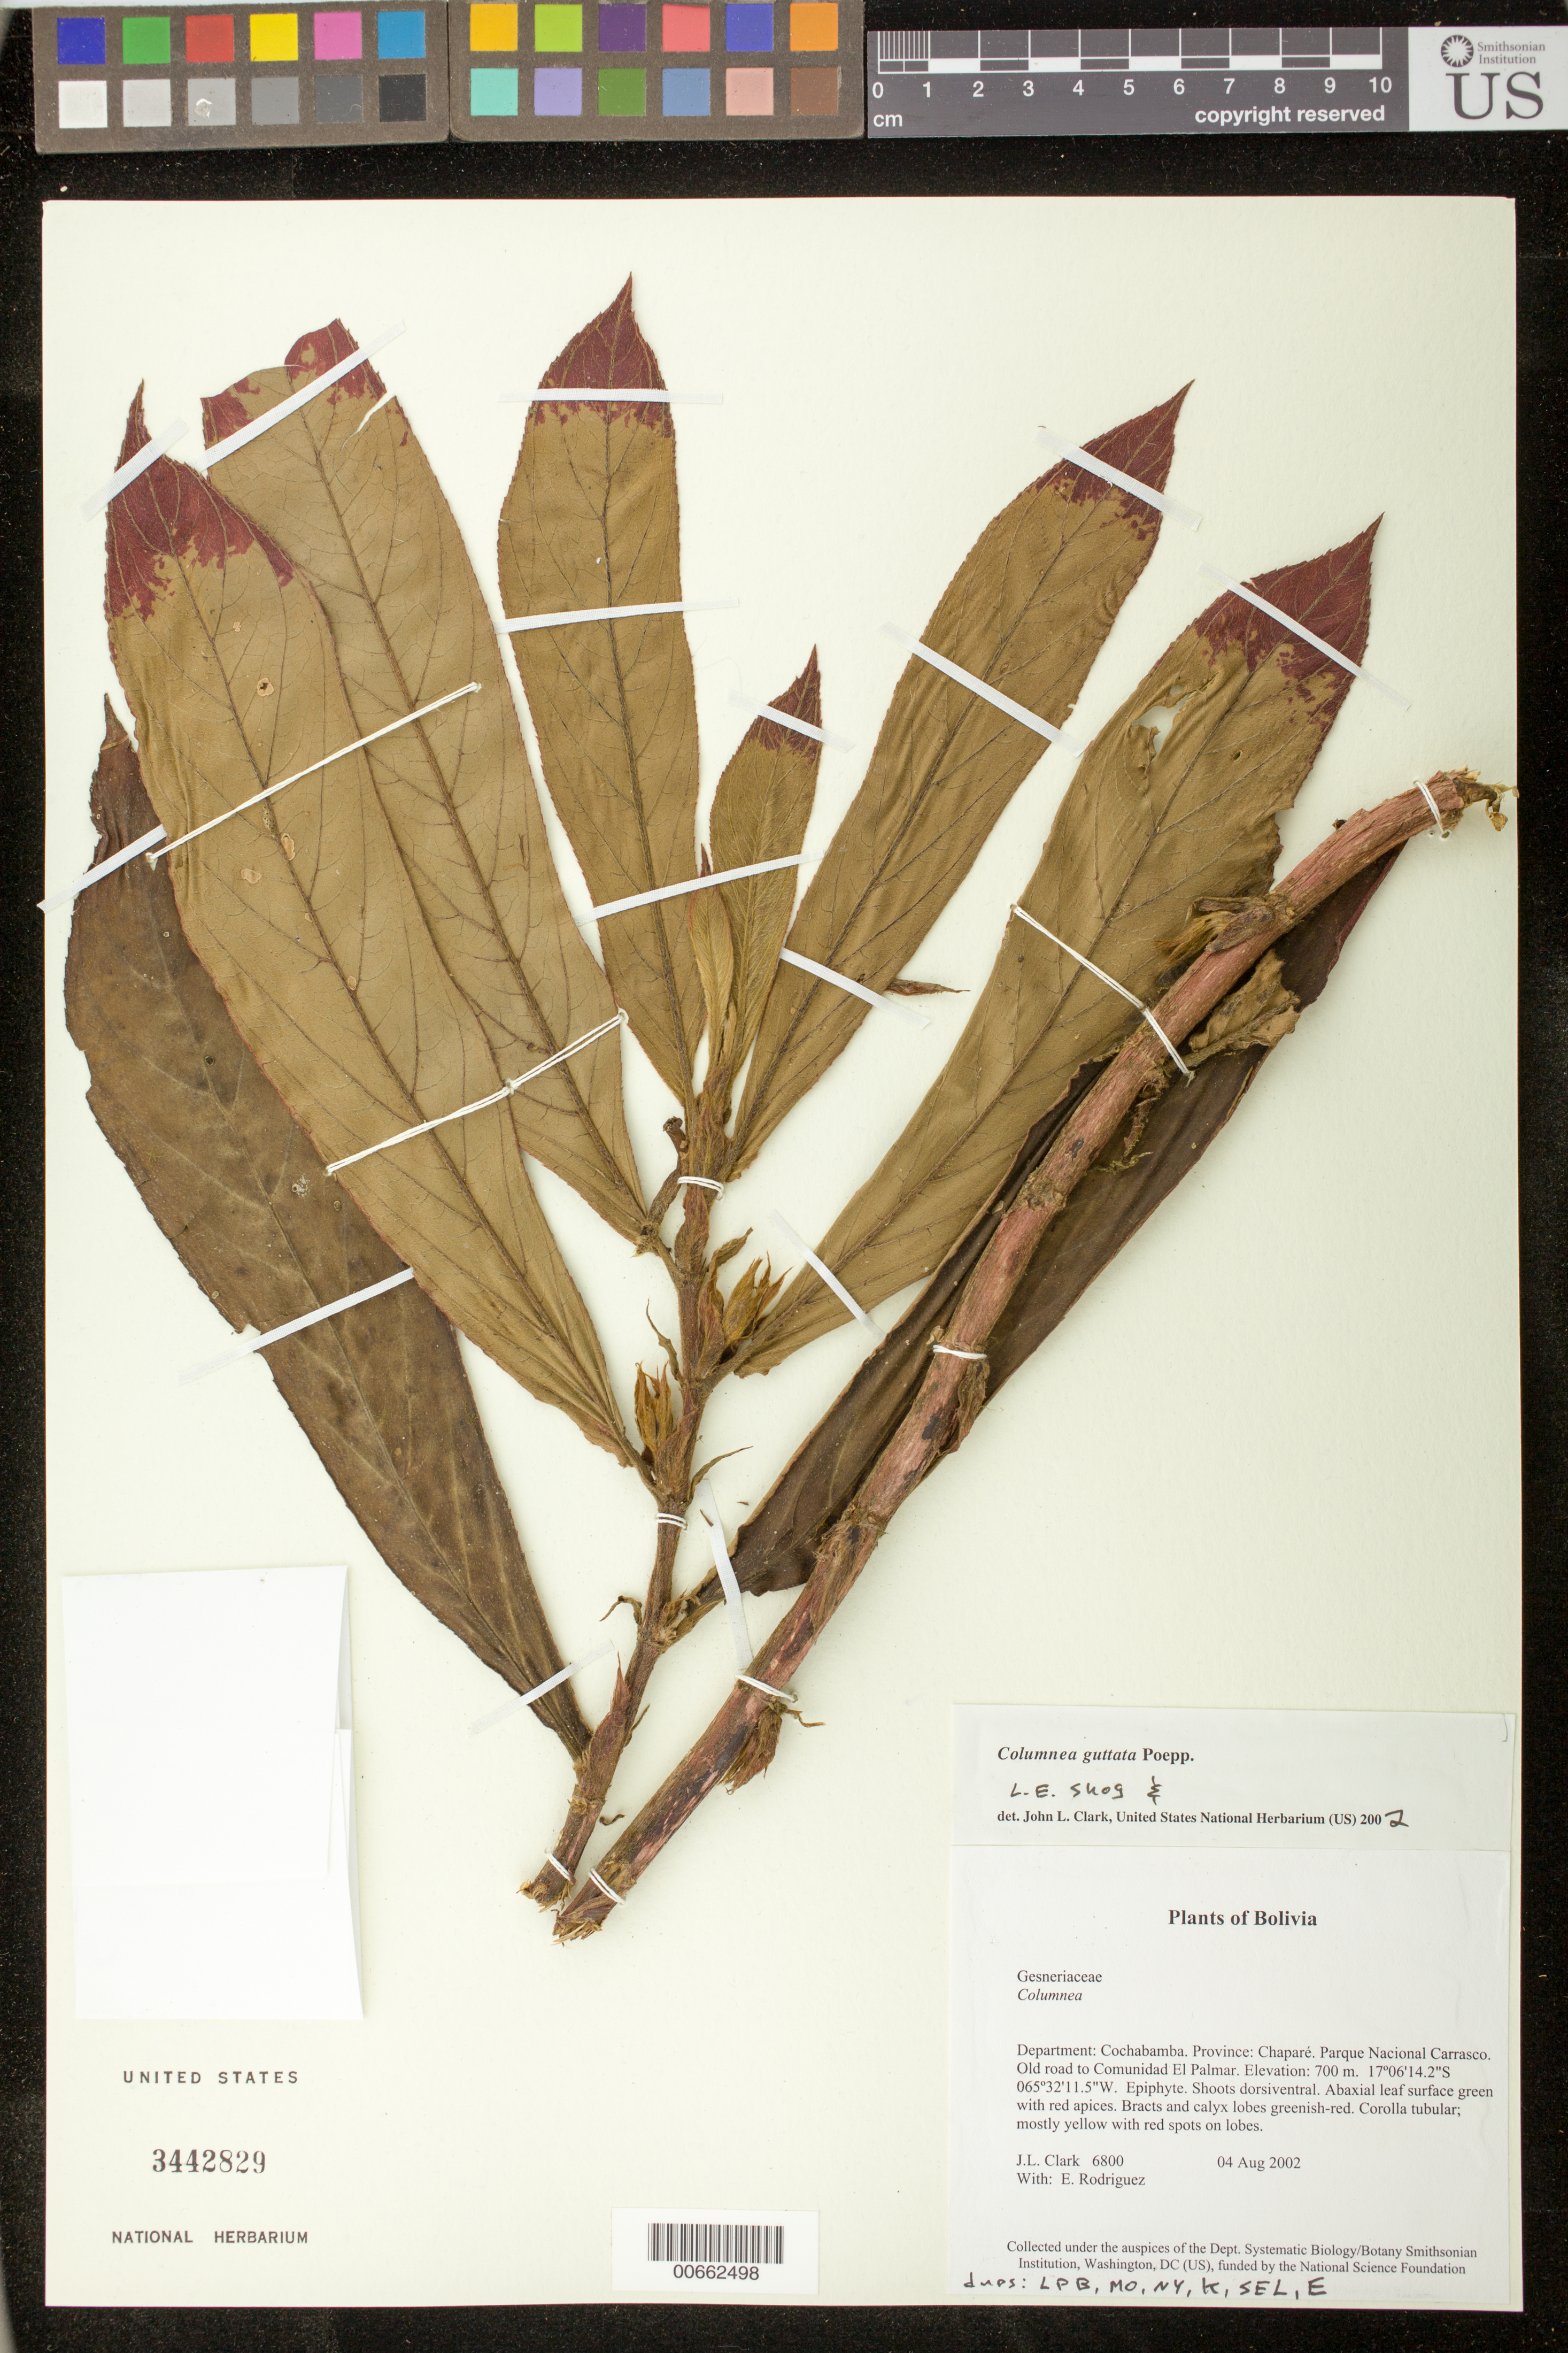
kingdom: Plantae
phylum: Tracheophyta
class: Magnoliopsida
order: Lamiales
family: Gesneriaceae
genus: Columnea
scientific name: Columnea guttata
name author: Poepp.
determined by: Clark, J. L.; Skog, Laurence E.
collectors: J. L. Clark & E. Rodriguez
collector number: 6800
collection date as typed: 04 Aug 2002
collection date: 2002-08-04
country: Bolivia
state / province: Cochabamba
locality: Chaparé, Parque Nacional Carrasco. Old road to Comunidad El Palmar.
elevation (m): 700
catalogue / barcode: US 3442829